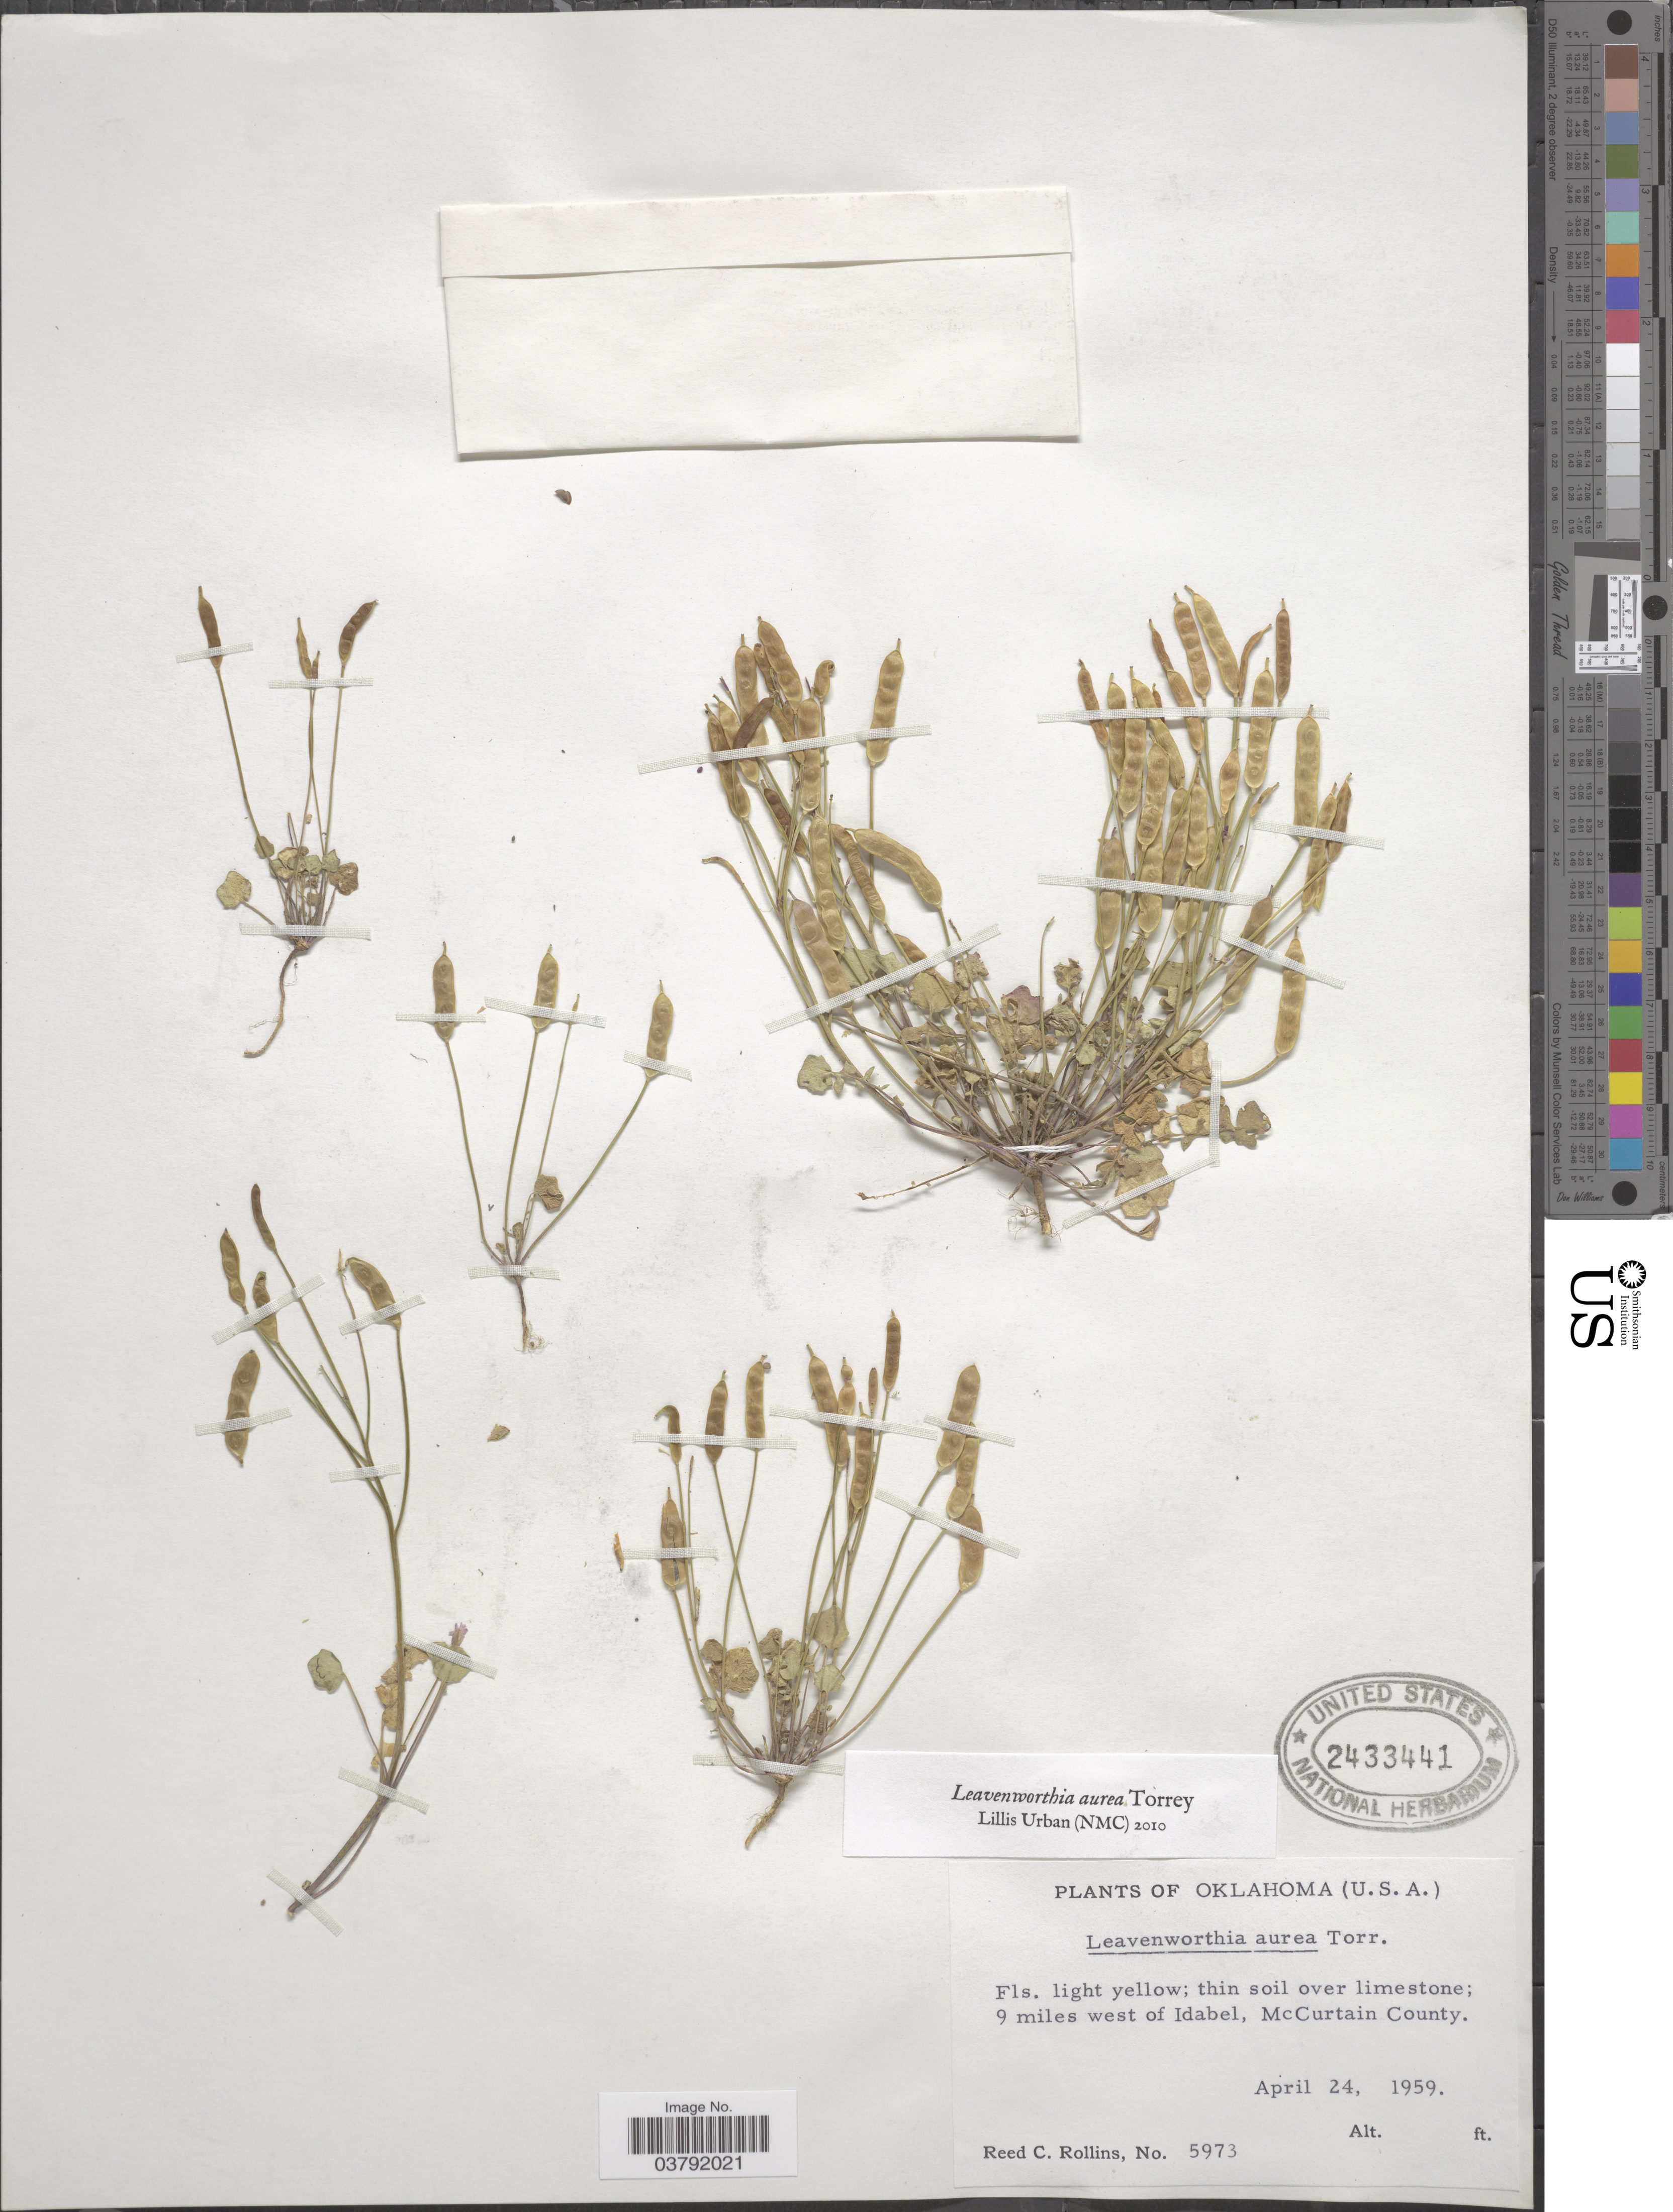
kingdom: Plantae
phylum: Tracheophyta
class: Magnoliopsida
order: Brassicales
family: Brassicaceae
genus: Leavenworthia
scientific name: Leavenworthia aurea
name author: Torr.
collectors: R. C. Rollins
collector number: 5973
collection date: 1959-04-24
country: United States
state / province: Oklahoma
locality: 9 miles west of Idabel, McCurtain County.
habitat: thin soil over limestone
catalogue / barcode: US 2433441